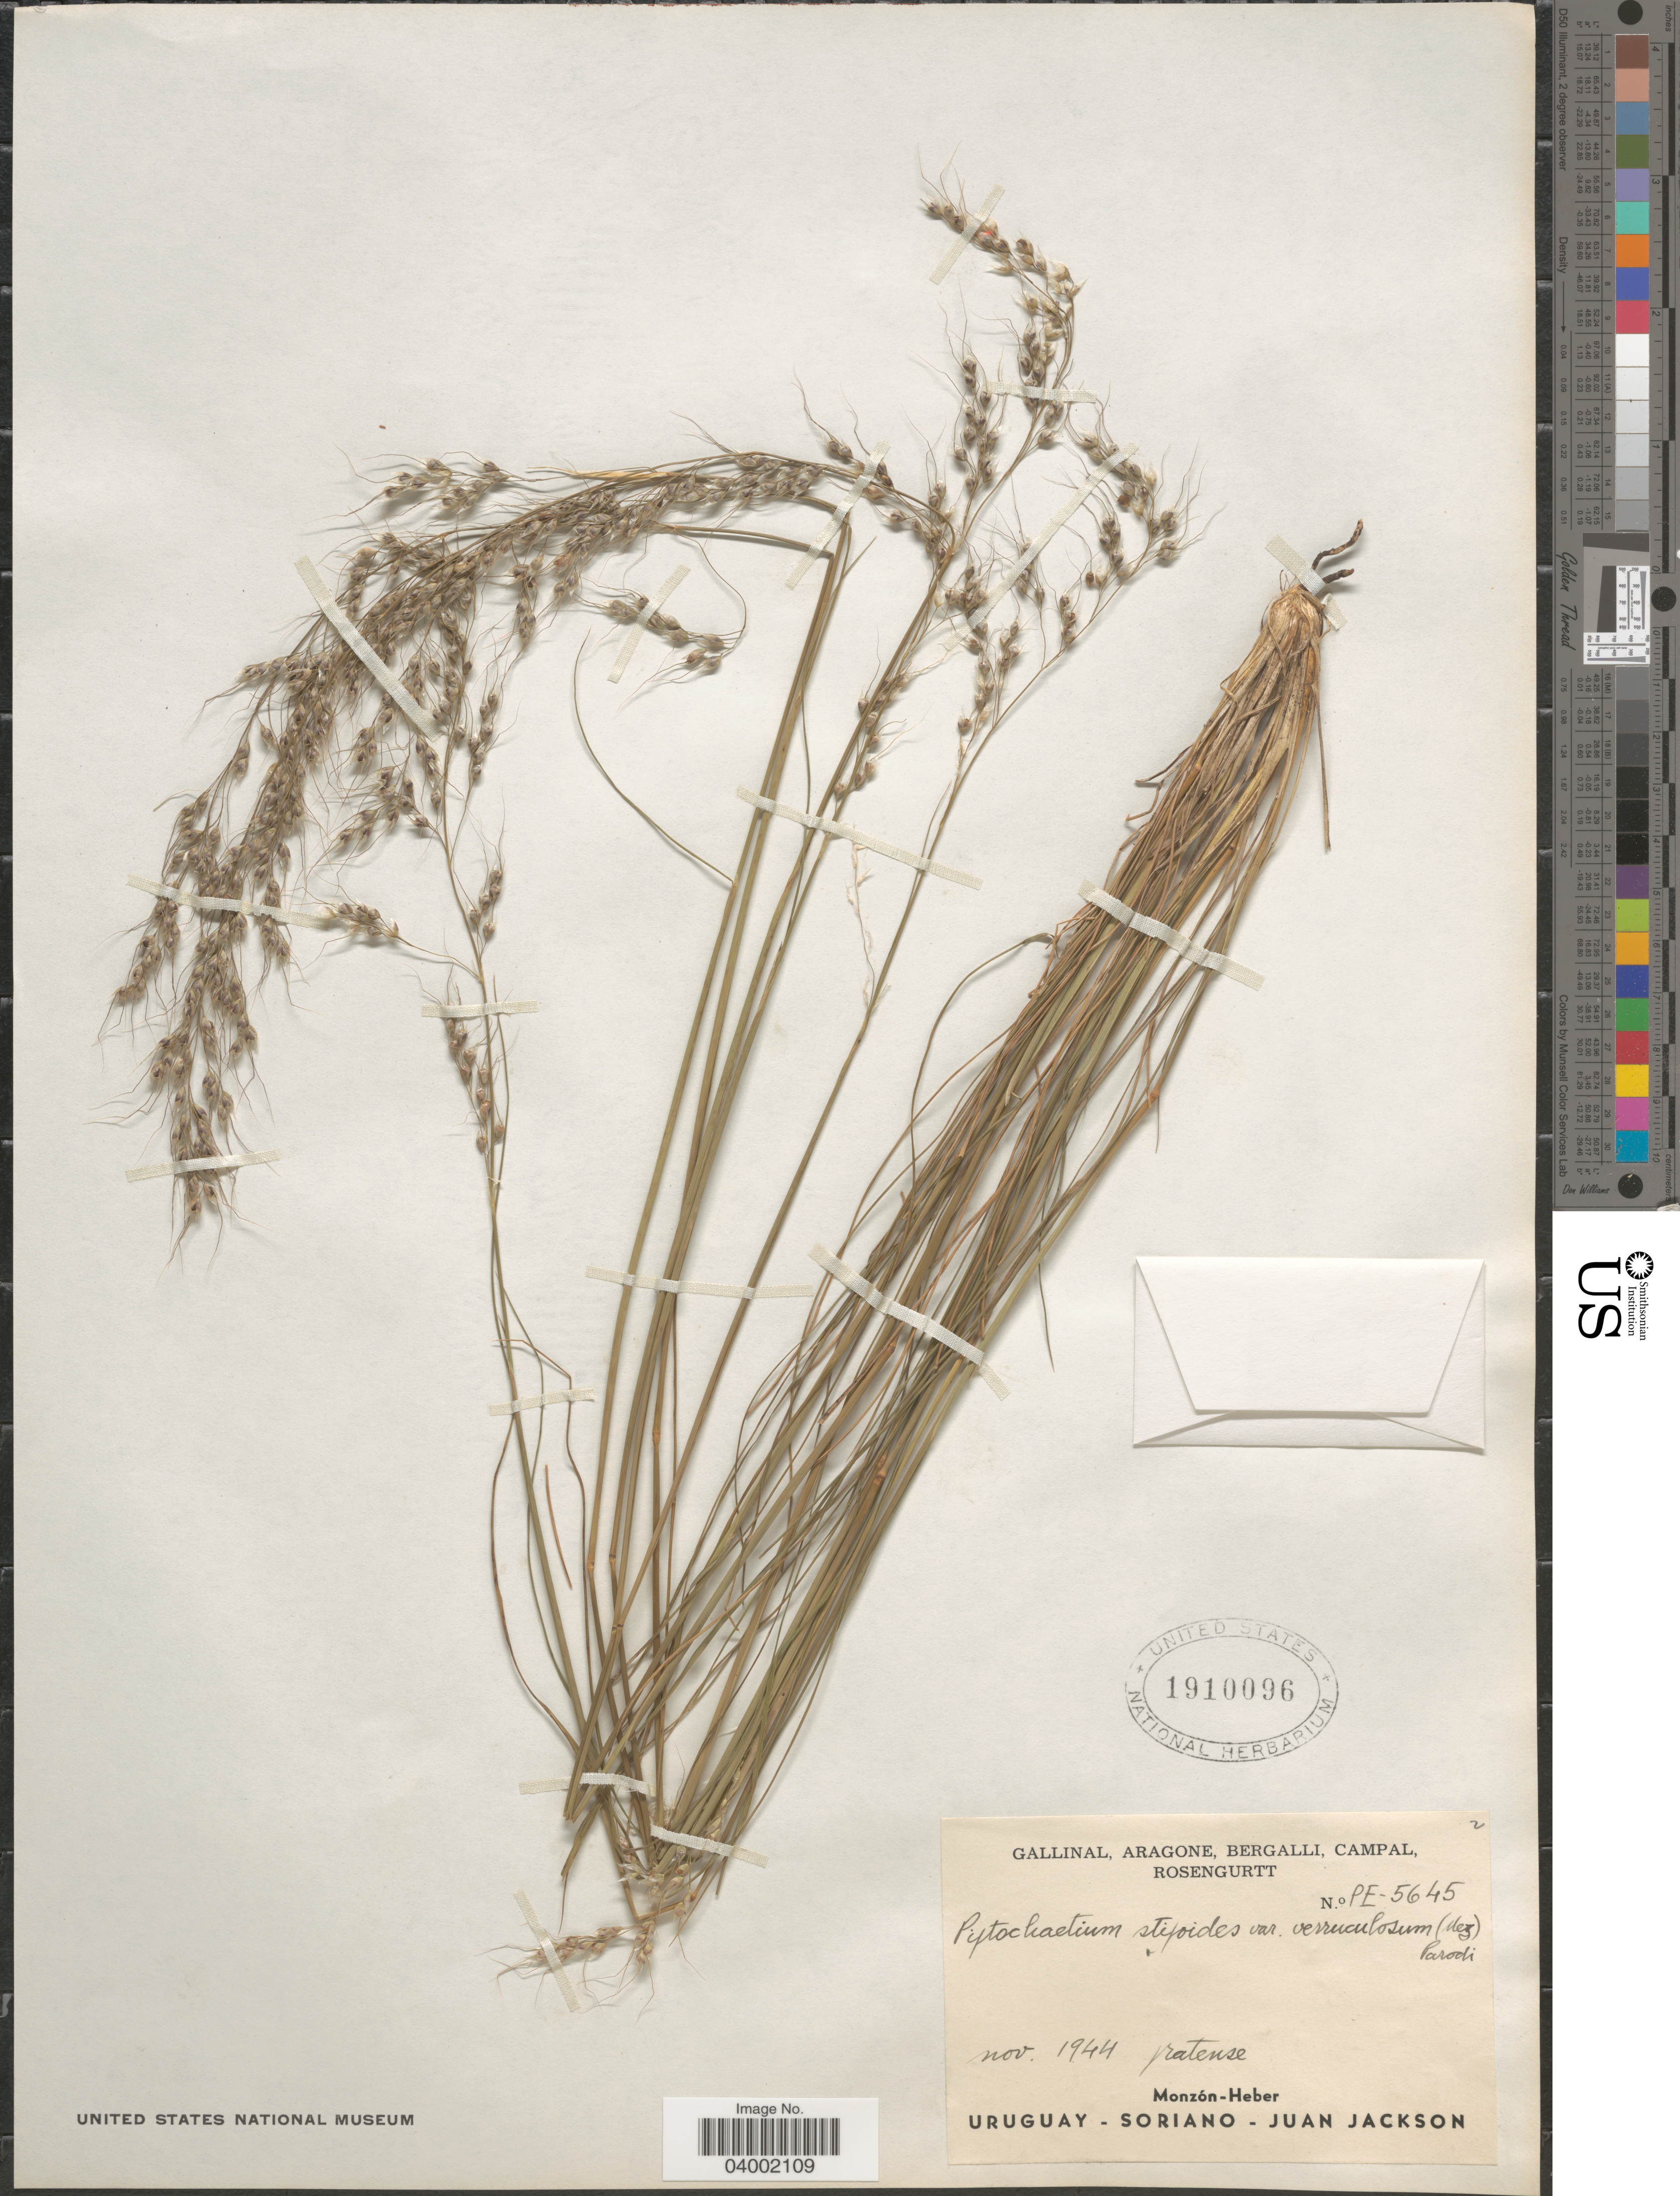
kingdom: Plantae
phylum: Tracheophyta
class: Liliopsida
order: Poales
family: Poaceae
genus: Piptochaetium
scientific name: Piptochaetium stipoides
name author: (Trin. & Rupr.) Hack. & Arechav.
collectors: -. Gallinal, -- Aragone, -- Bergalli, -- Campal & Rosengurtt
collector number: PE-5645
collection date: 1944-11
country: Uruguay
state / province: Soriano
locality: Monzón-Heber. Juan Jackson.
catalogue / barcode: US 1910096